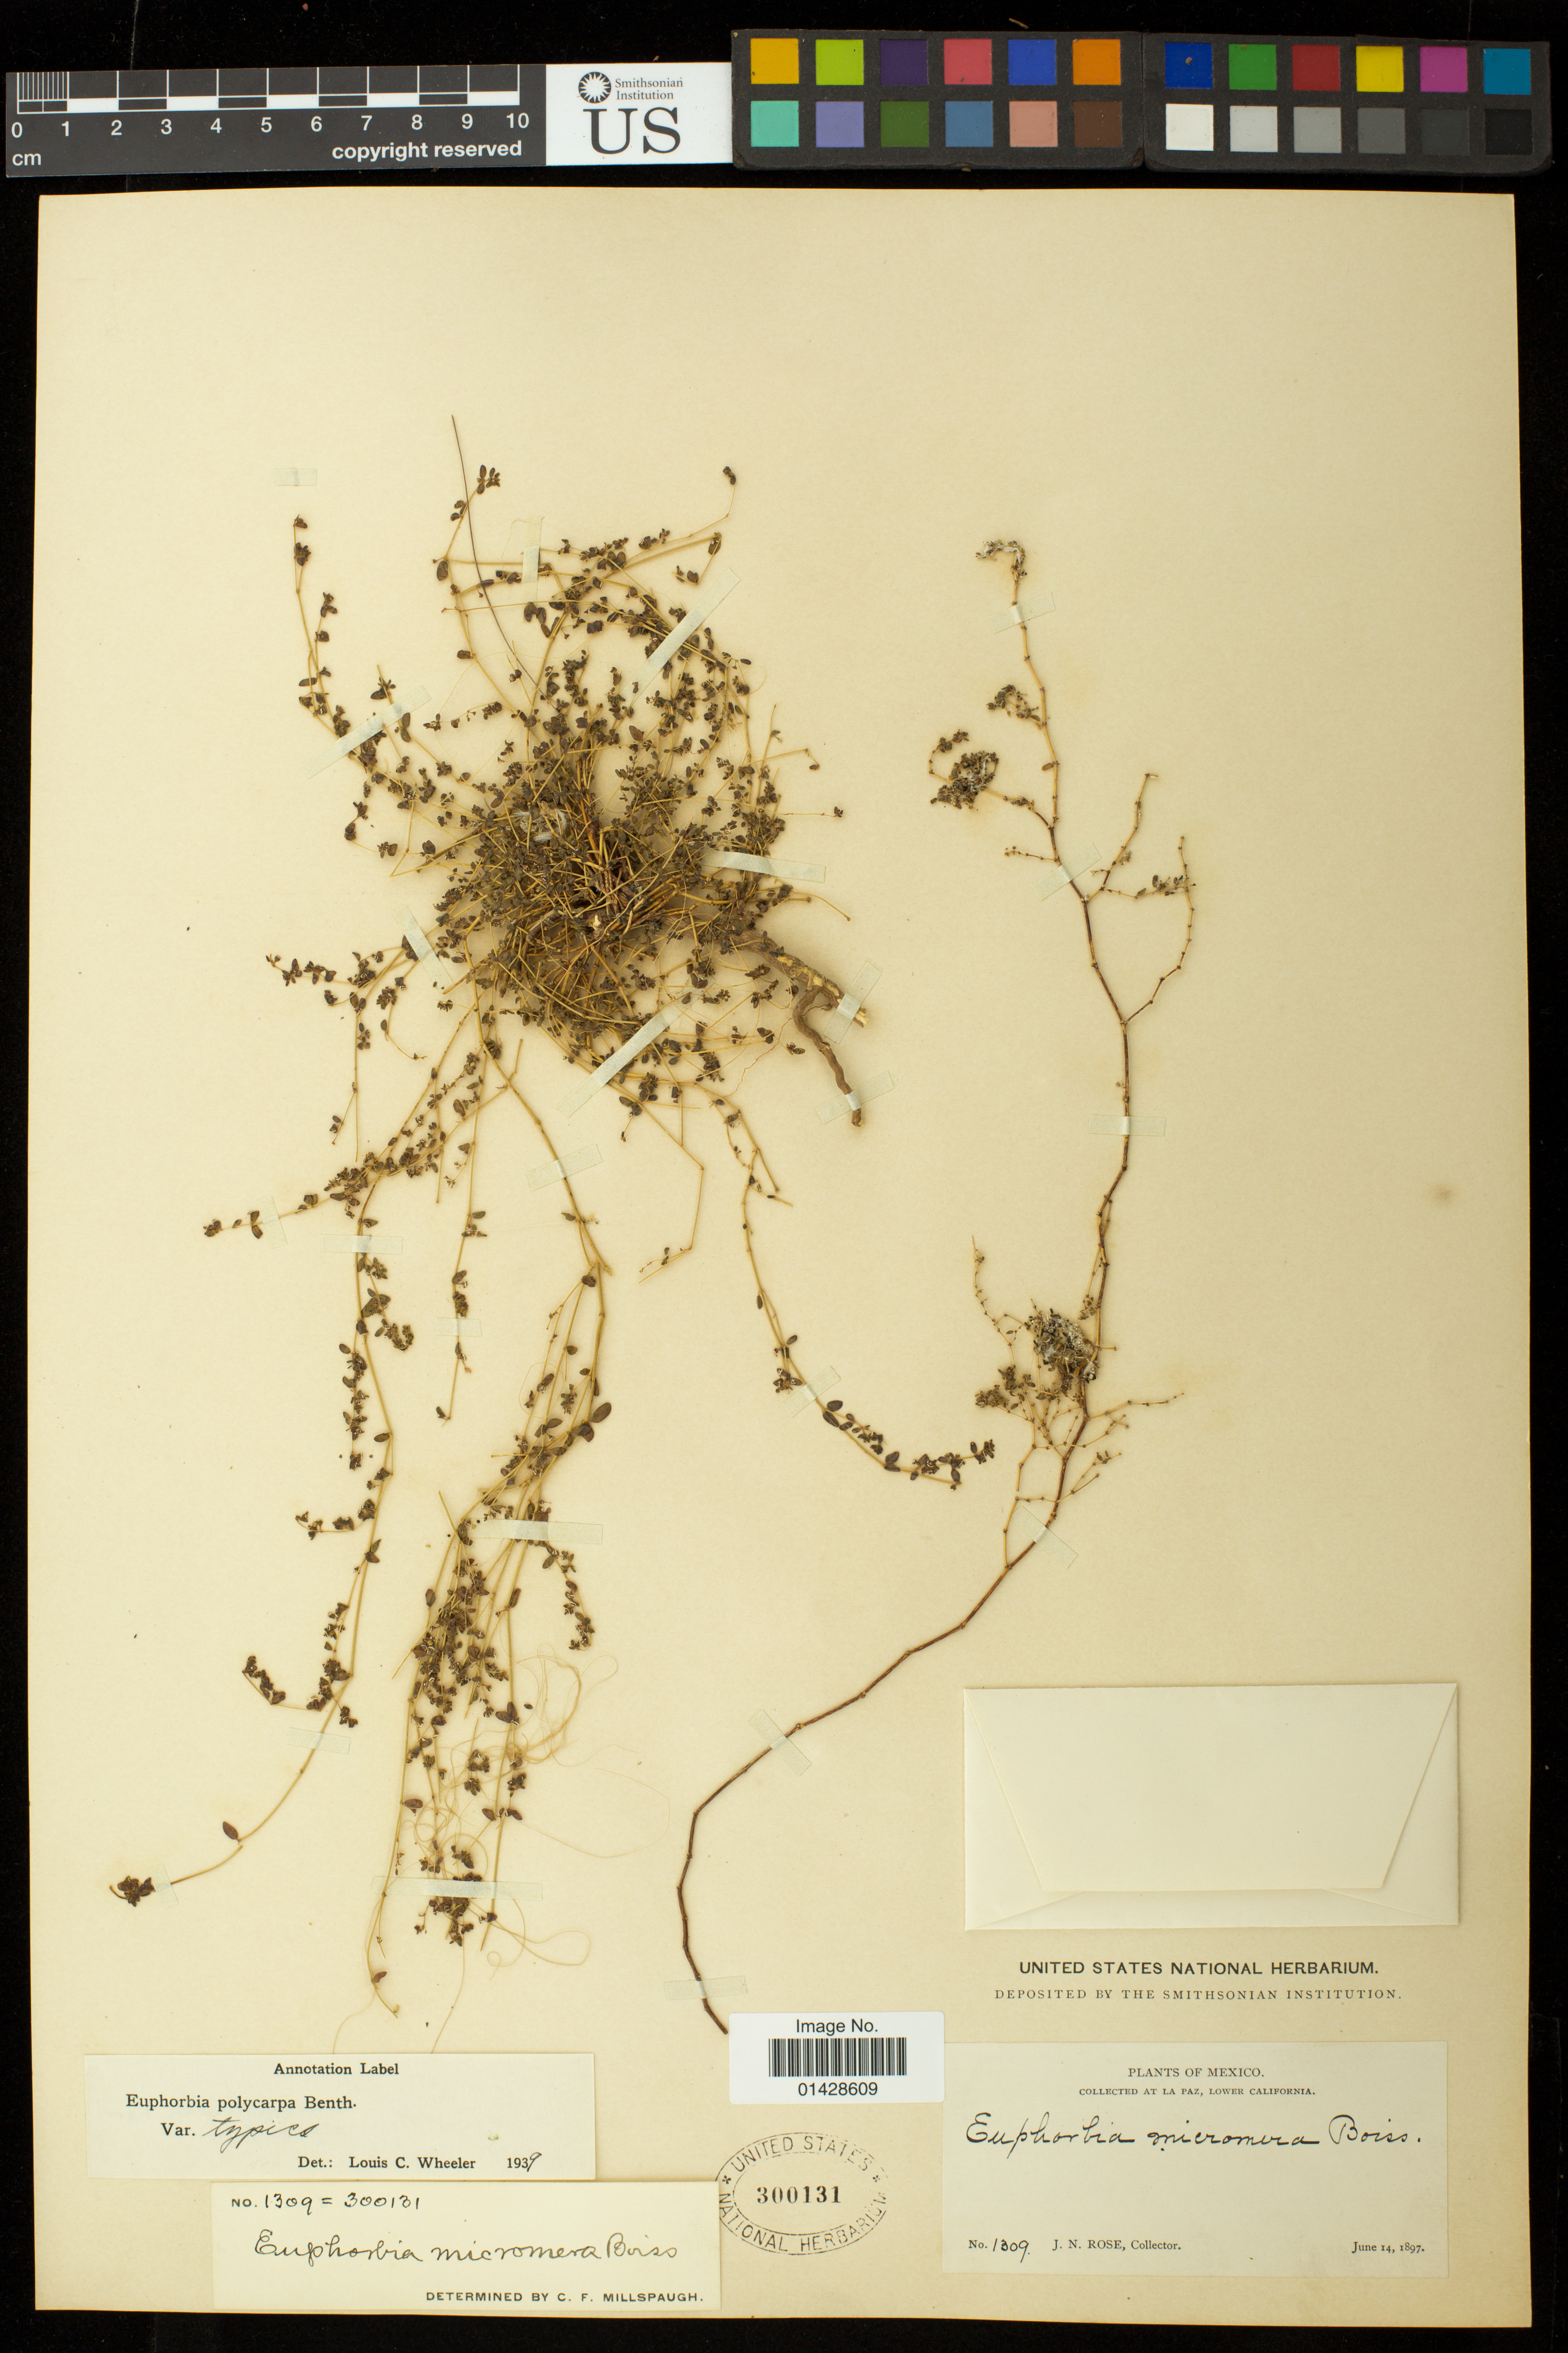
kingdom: Plantae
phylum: Tracheophyta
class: Magnoliopsida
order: Malpighiales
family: Euphorbiaceae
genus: Euphorbia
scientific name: Euphorbia polycarpa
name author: Benth.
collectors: J. N. Rose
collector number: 1309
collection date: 1897-06-14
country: Mexico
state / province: Baja California Sur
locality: La Paz, Lower California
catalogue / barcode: US 300131